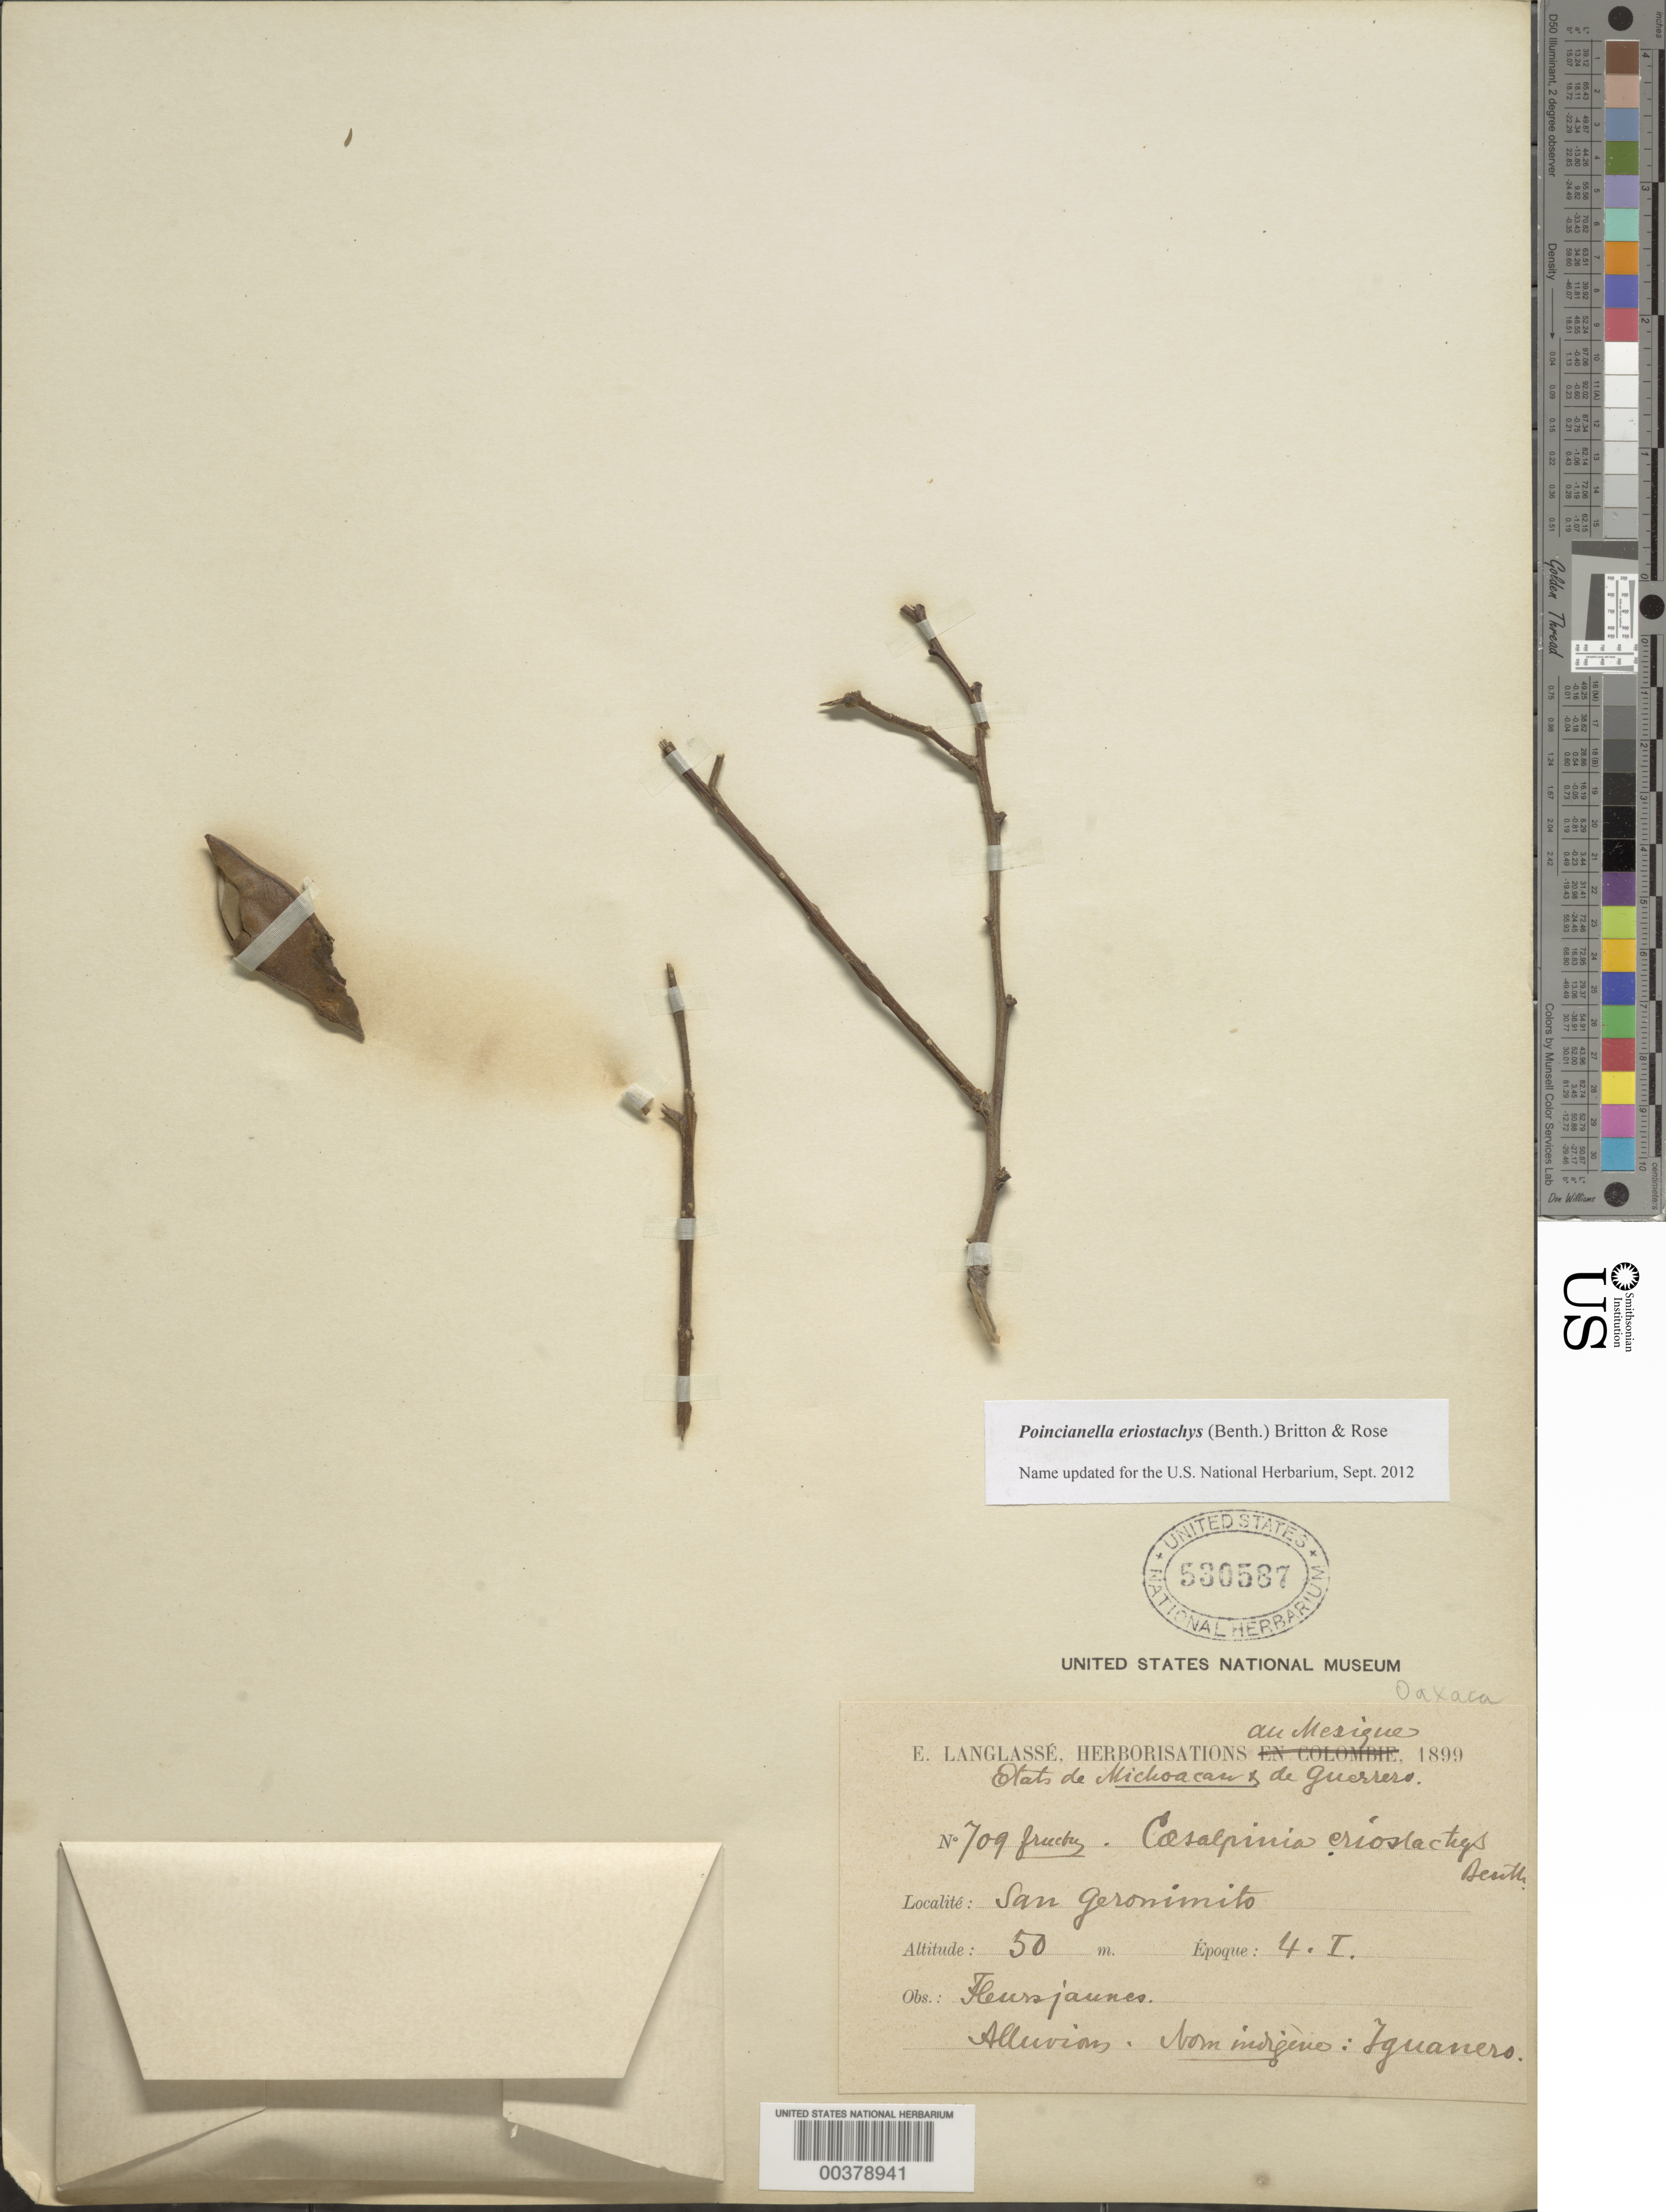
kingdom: Plantae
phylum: Tracheophyta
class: Magnoliopsida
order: Fabales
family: Fabaceae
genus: Cenostigma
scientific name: Cenostigma eriostachys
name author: (Benth.) Gagnon & G.P. Lewis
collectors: E. Langlassé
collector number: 709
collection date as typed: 04 Jan 1899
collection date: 1899-01-04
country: Mexico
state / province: Oaxaca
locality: San geronimo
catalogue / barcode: US 530587